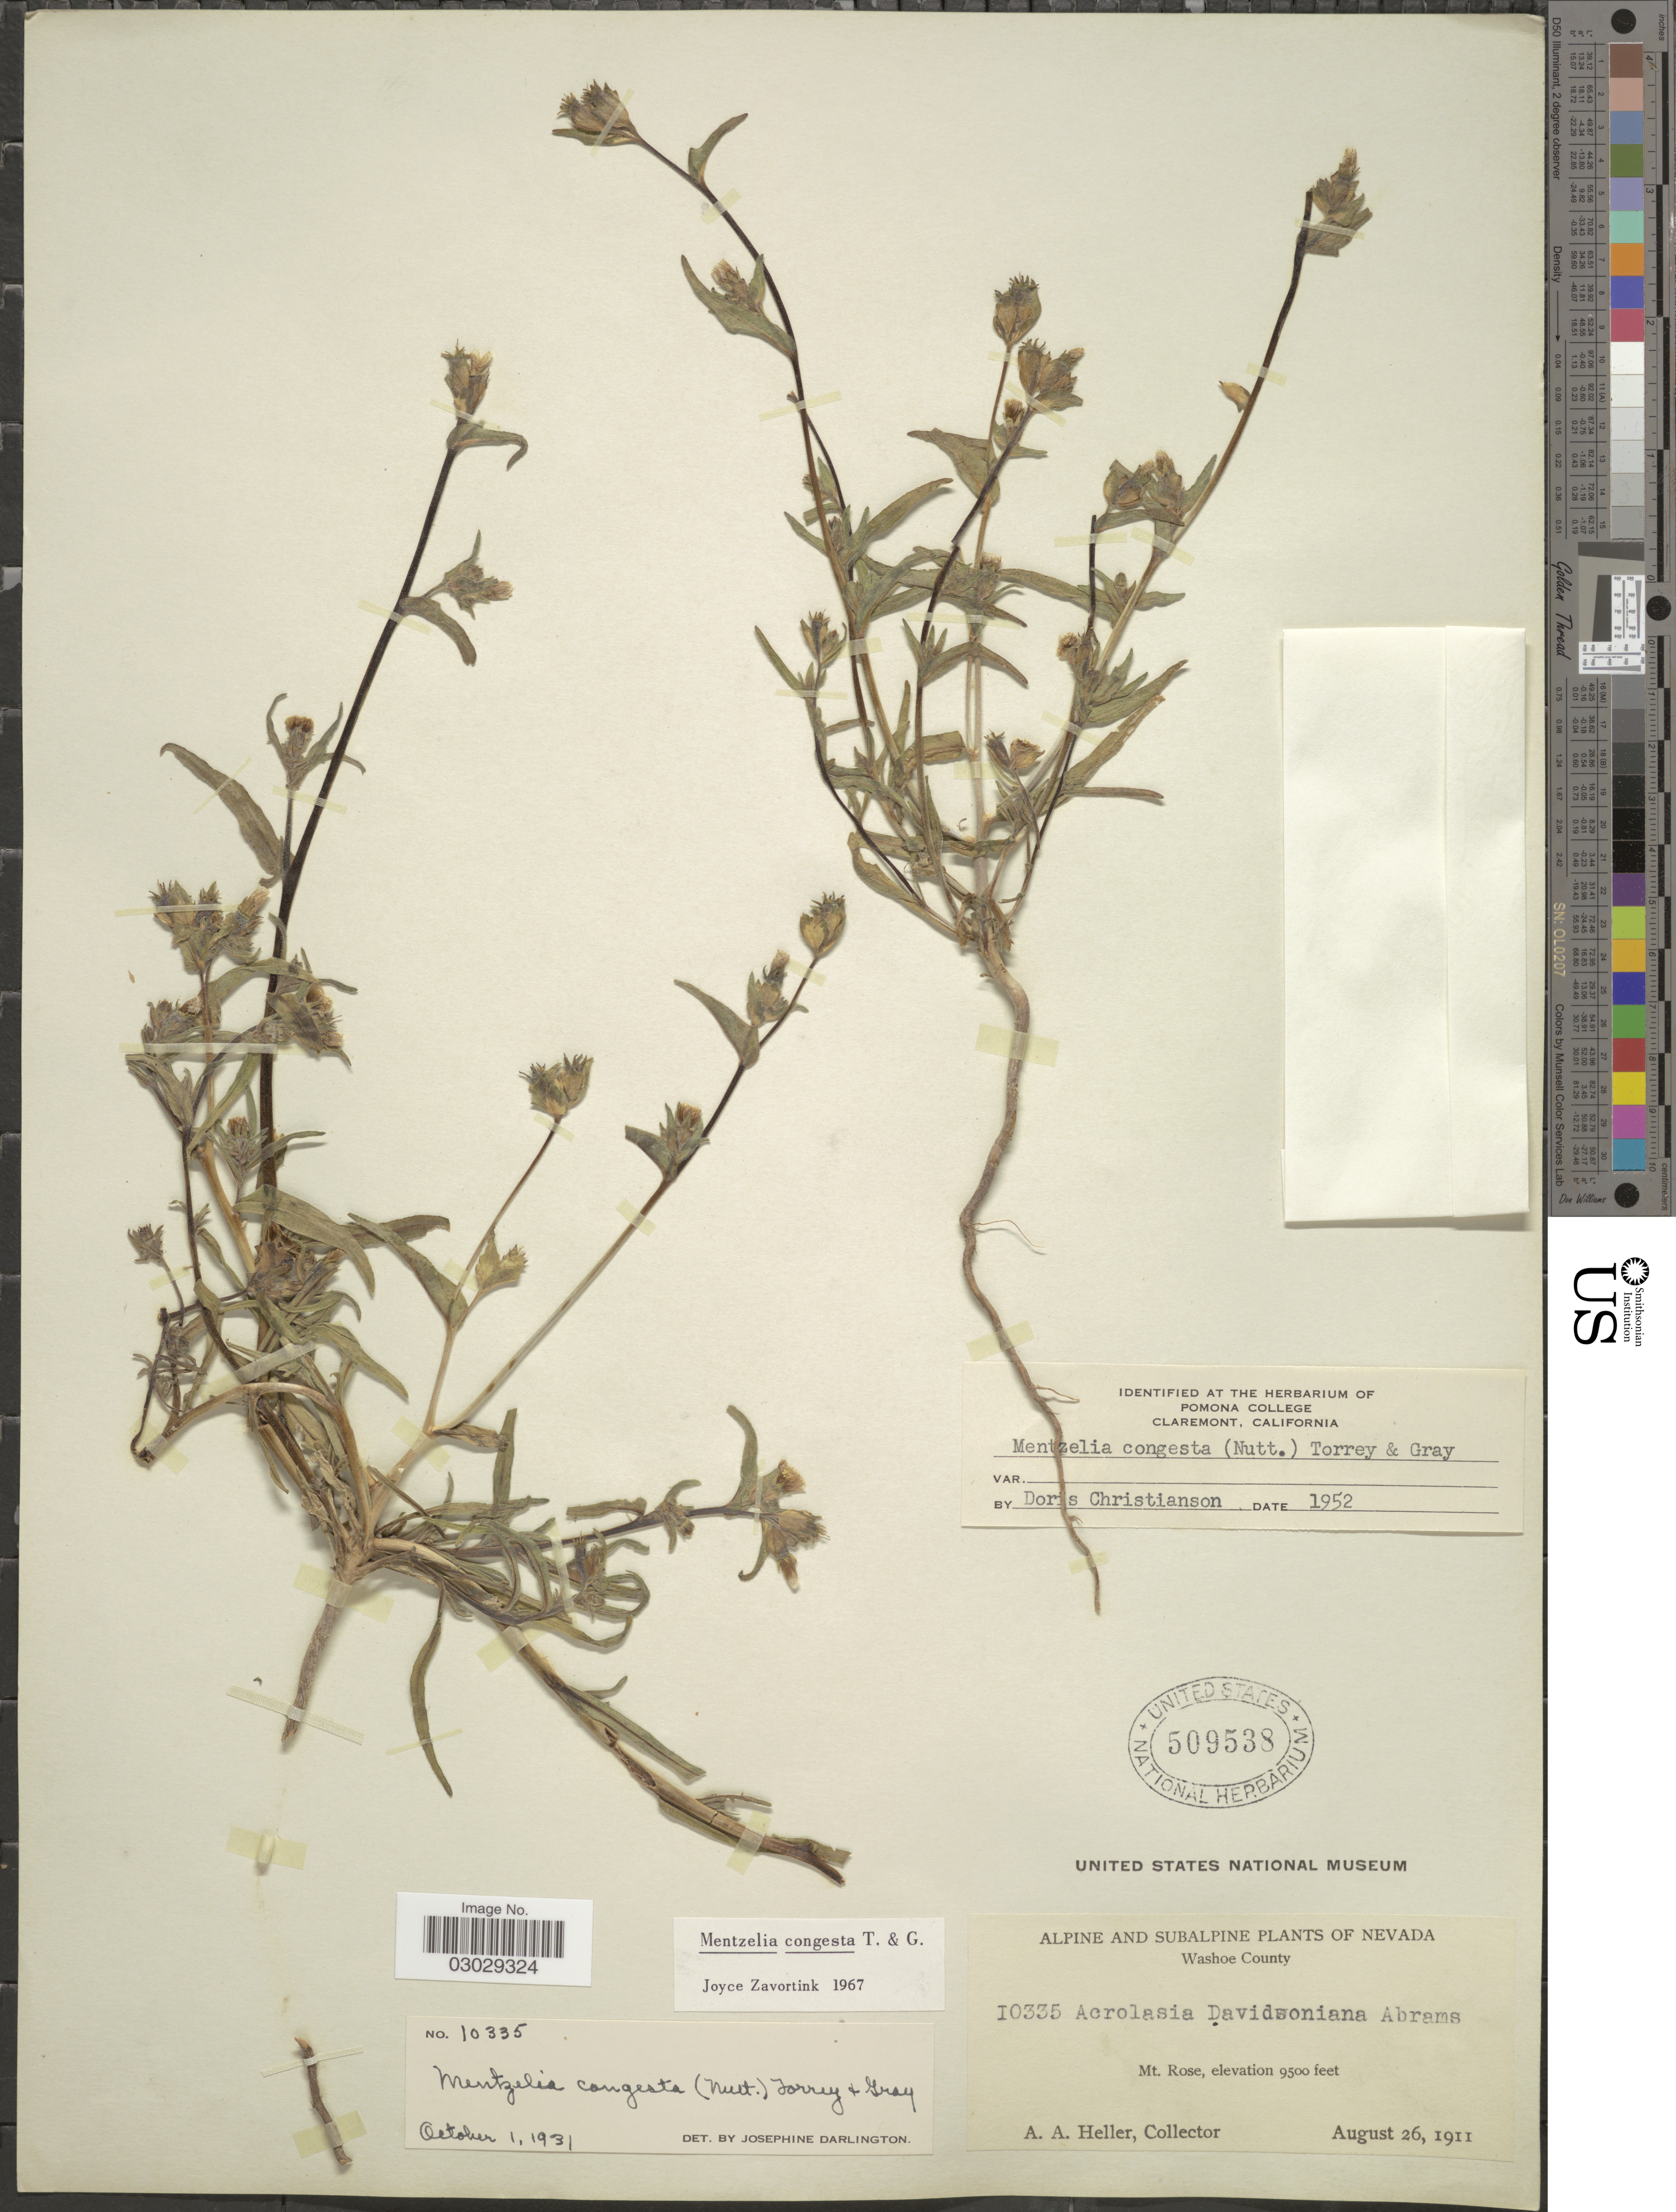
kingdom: Plantae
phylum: Tracheophyta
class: Magnoliopsida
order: Cornales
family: Loasaceae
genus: Mentzelia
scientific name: Mentzelia congesta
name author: Torr. & A. Gray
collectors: A. A. Heller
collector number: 10335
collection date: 1911-08-26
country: United States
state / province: Nevada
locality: Alpine and Subalpine. Washoe County. Mt. Rose.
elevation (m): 2896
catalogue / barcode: US 509538